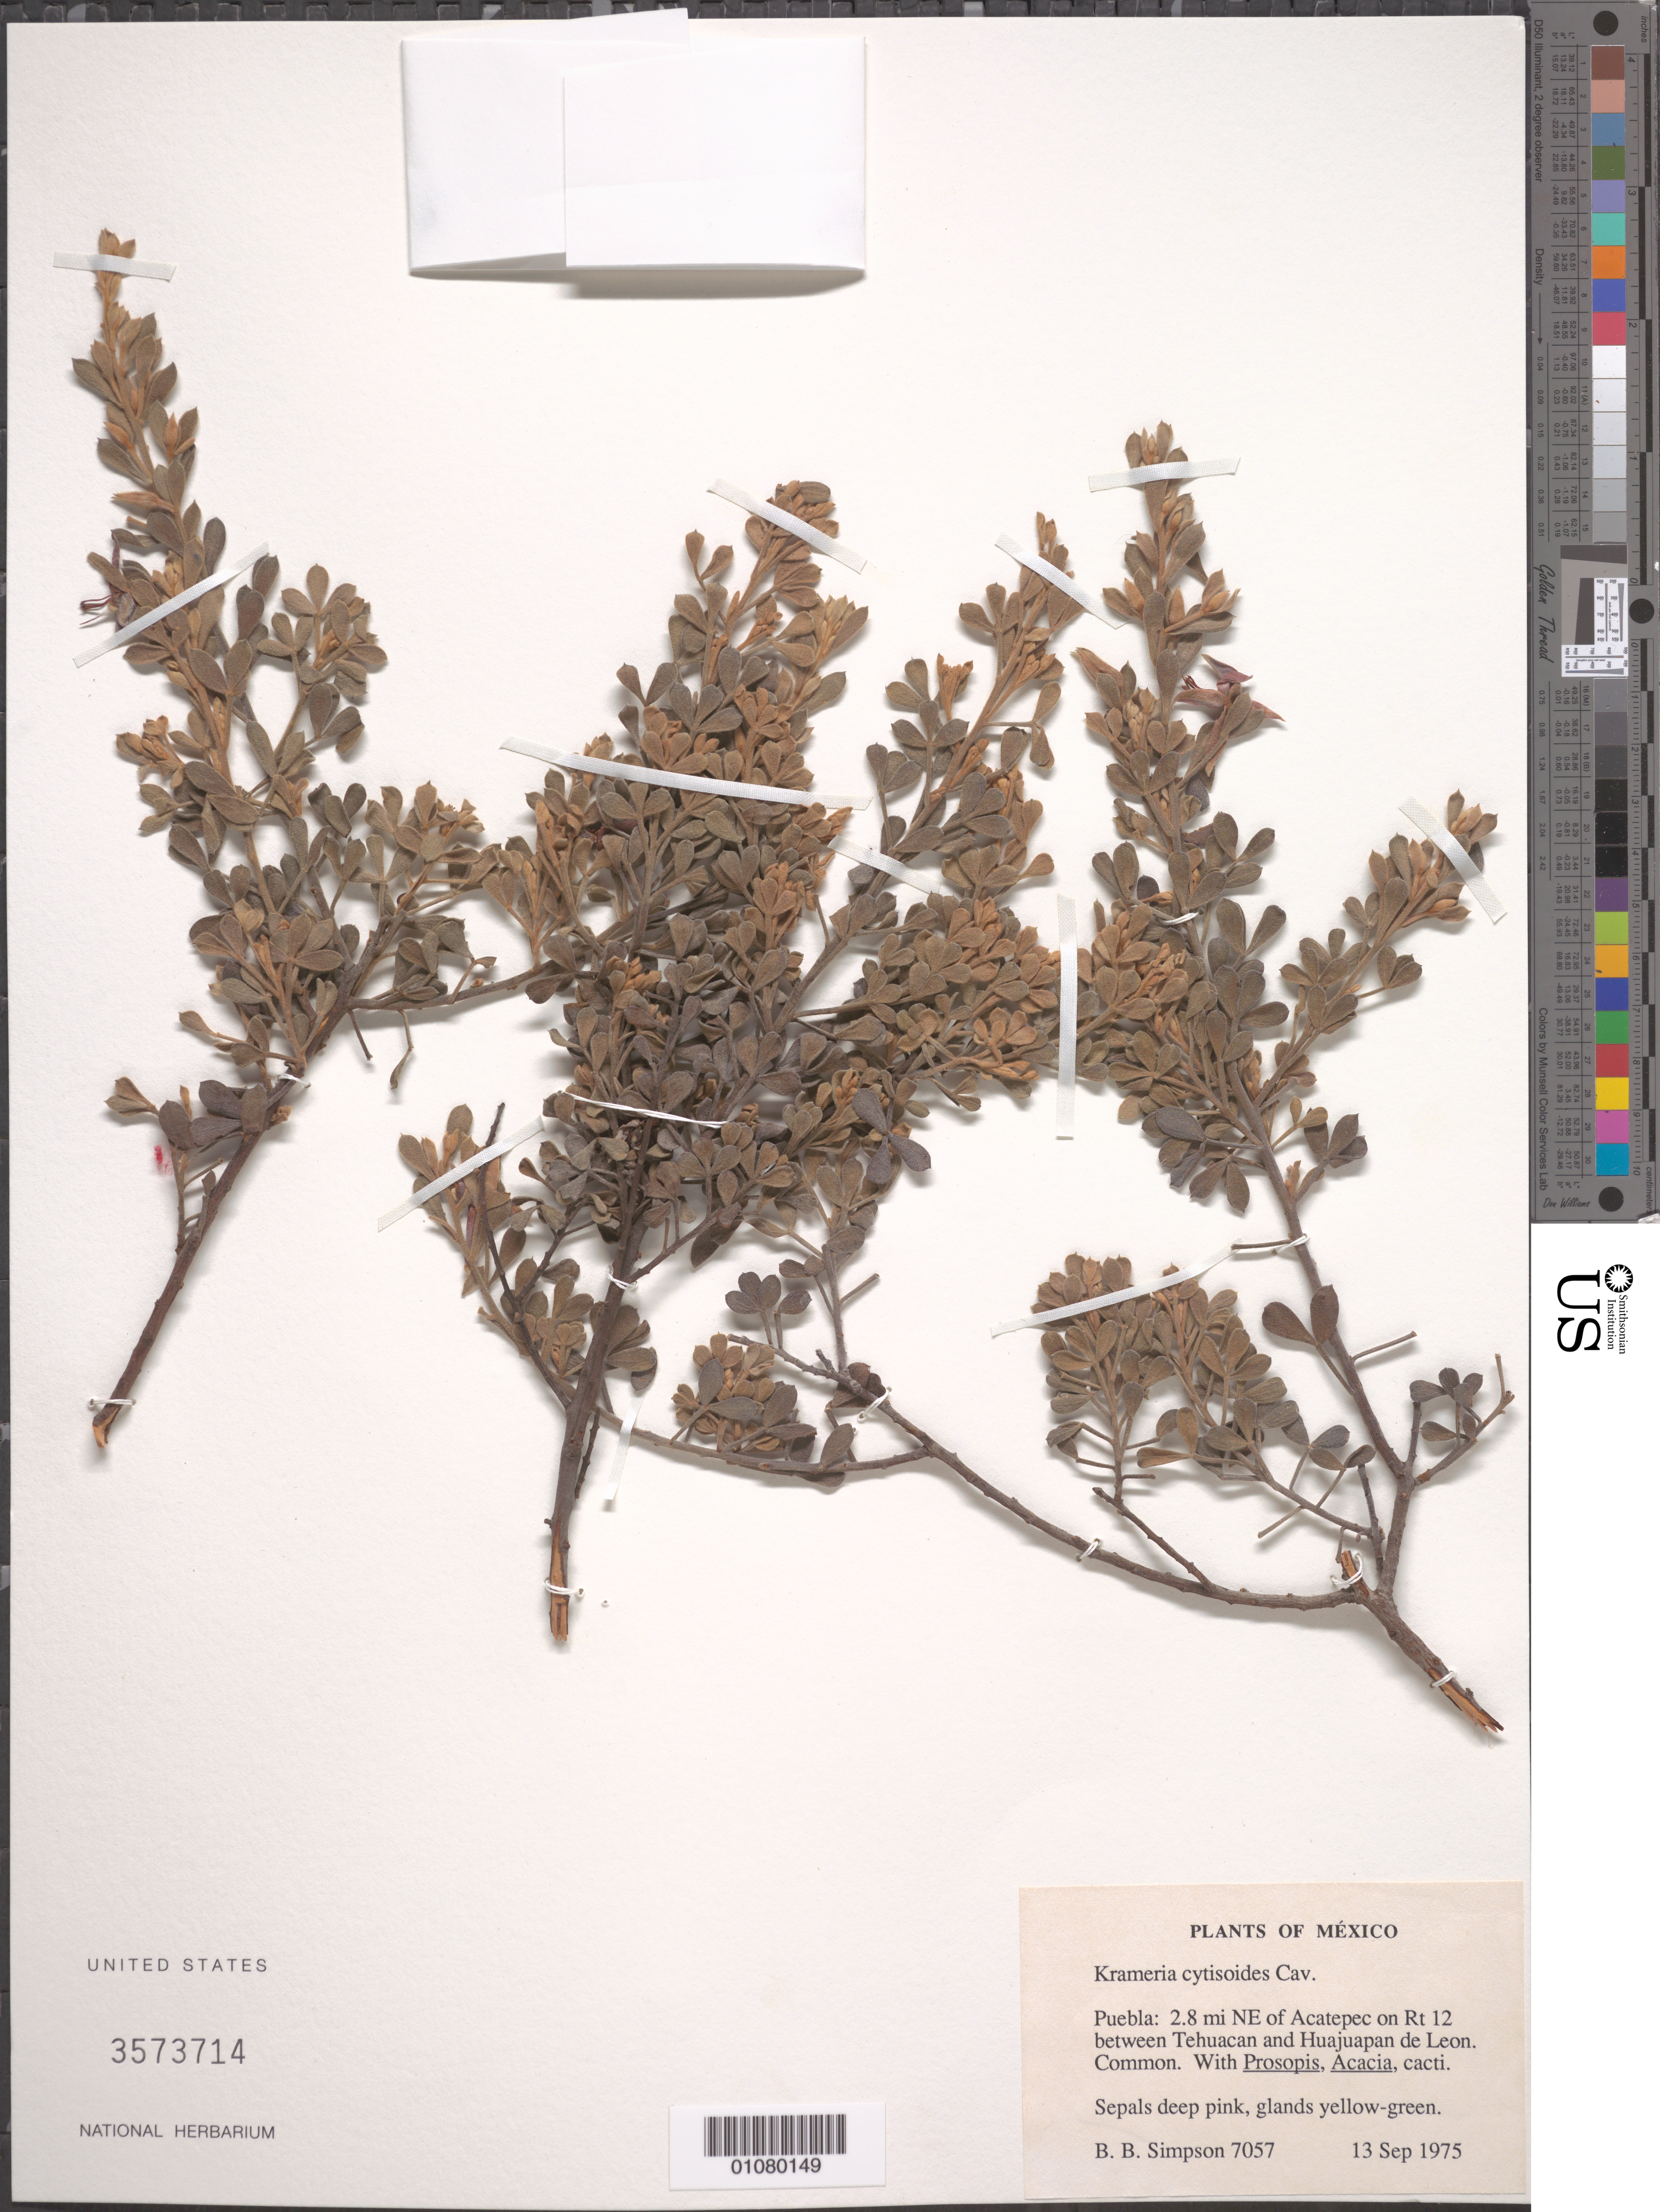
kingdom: Plantae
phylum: Tracheophyta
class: Magnoliopsida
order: Zygophyllales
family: Krameriaceae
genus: Krameria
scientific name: Krameria cytisoides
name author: Cav.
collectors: B. B. Simpson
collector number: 7057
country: Mexico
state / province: Puebla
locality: NE of Acatepec on Rt 12 between Tehuacan and Huajuapan de Leon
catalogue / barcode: US 3573714